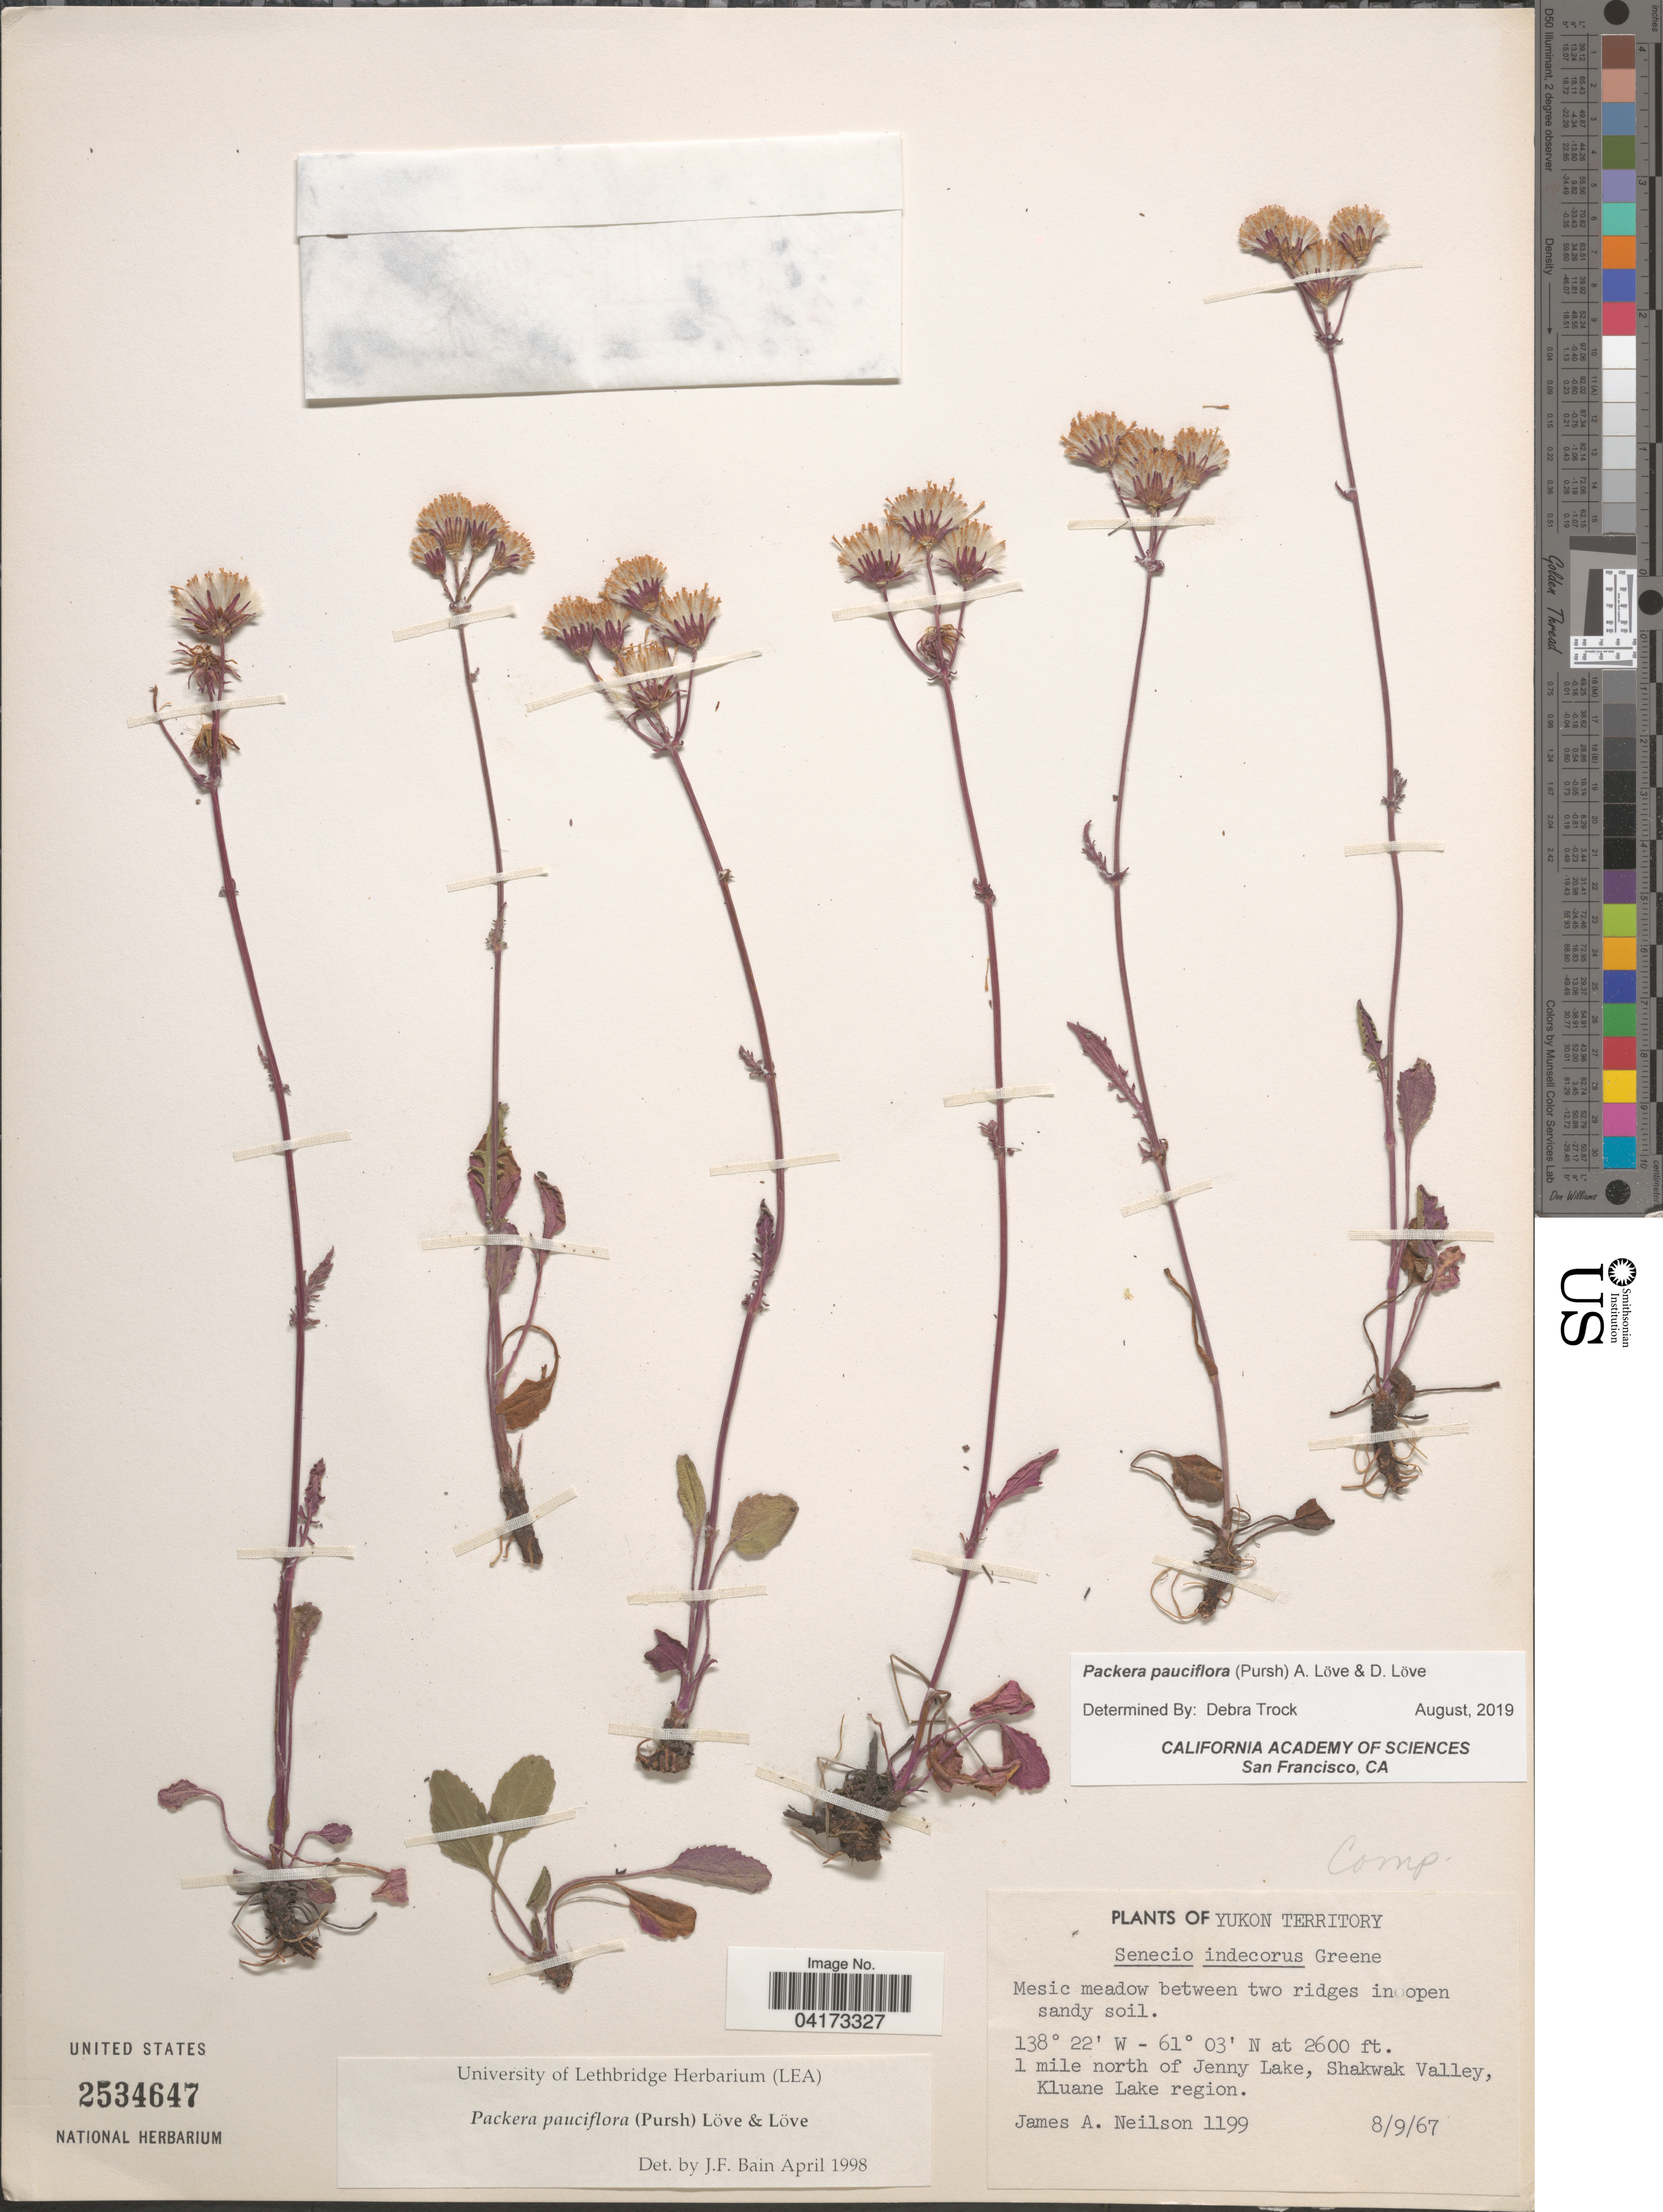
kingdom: Plantae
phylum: Tracheophyta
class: Magnoliopsida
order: Asterales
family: Asteraceae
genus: Packera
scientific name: Packera pauciflora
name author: (Pursh) W.A. Weber & Á. Löve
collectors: J. Neilson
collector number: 1199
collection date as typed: Transcribed d/m/y: 8/9/67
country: Canada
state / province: Yukon Territory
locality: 1 mile north of Jenny Lake, Shakwak Valley, Kluane Lake region.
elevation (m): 792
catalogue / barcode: US 2534647